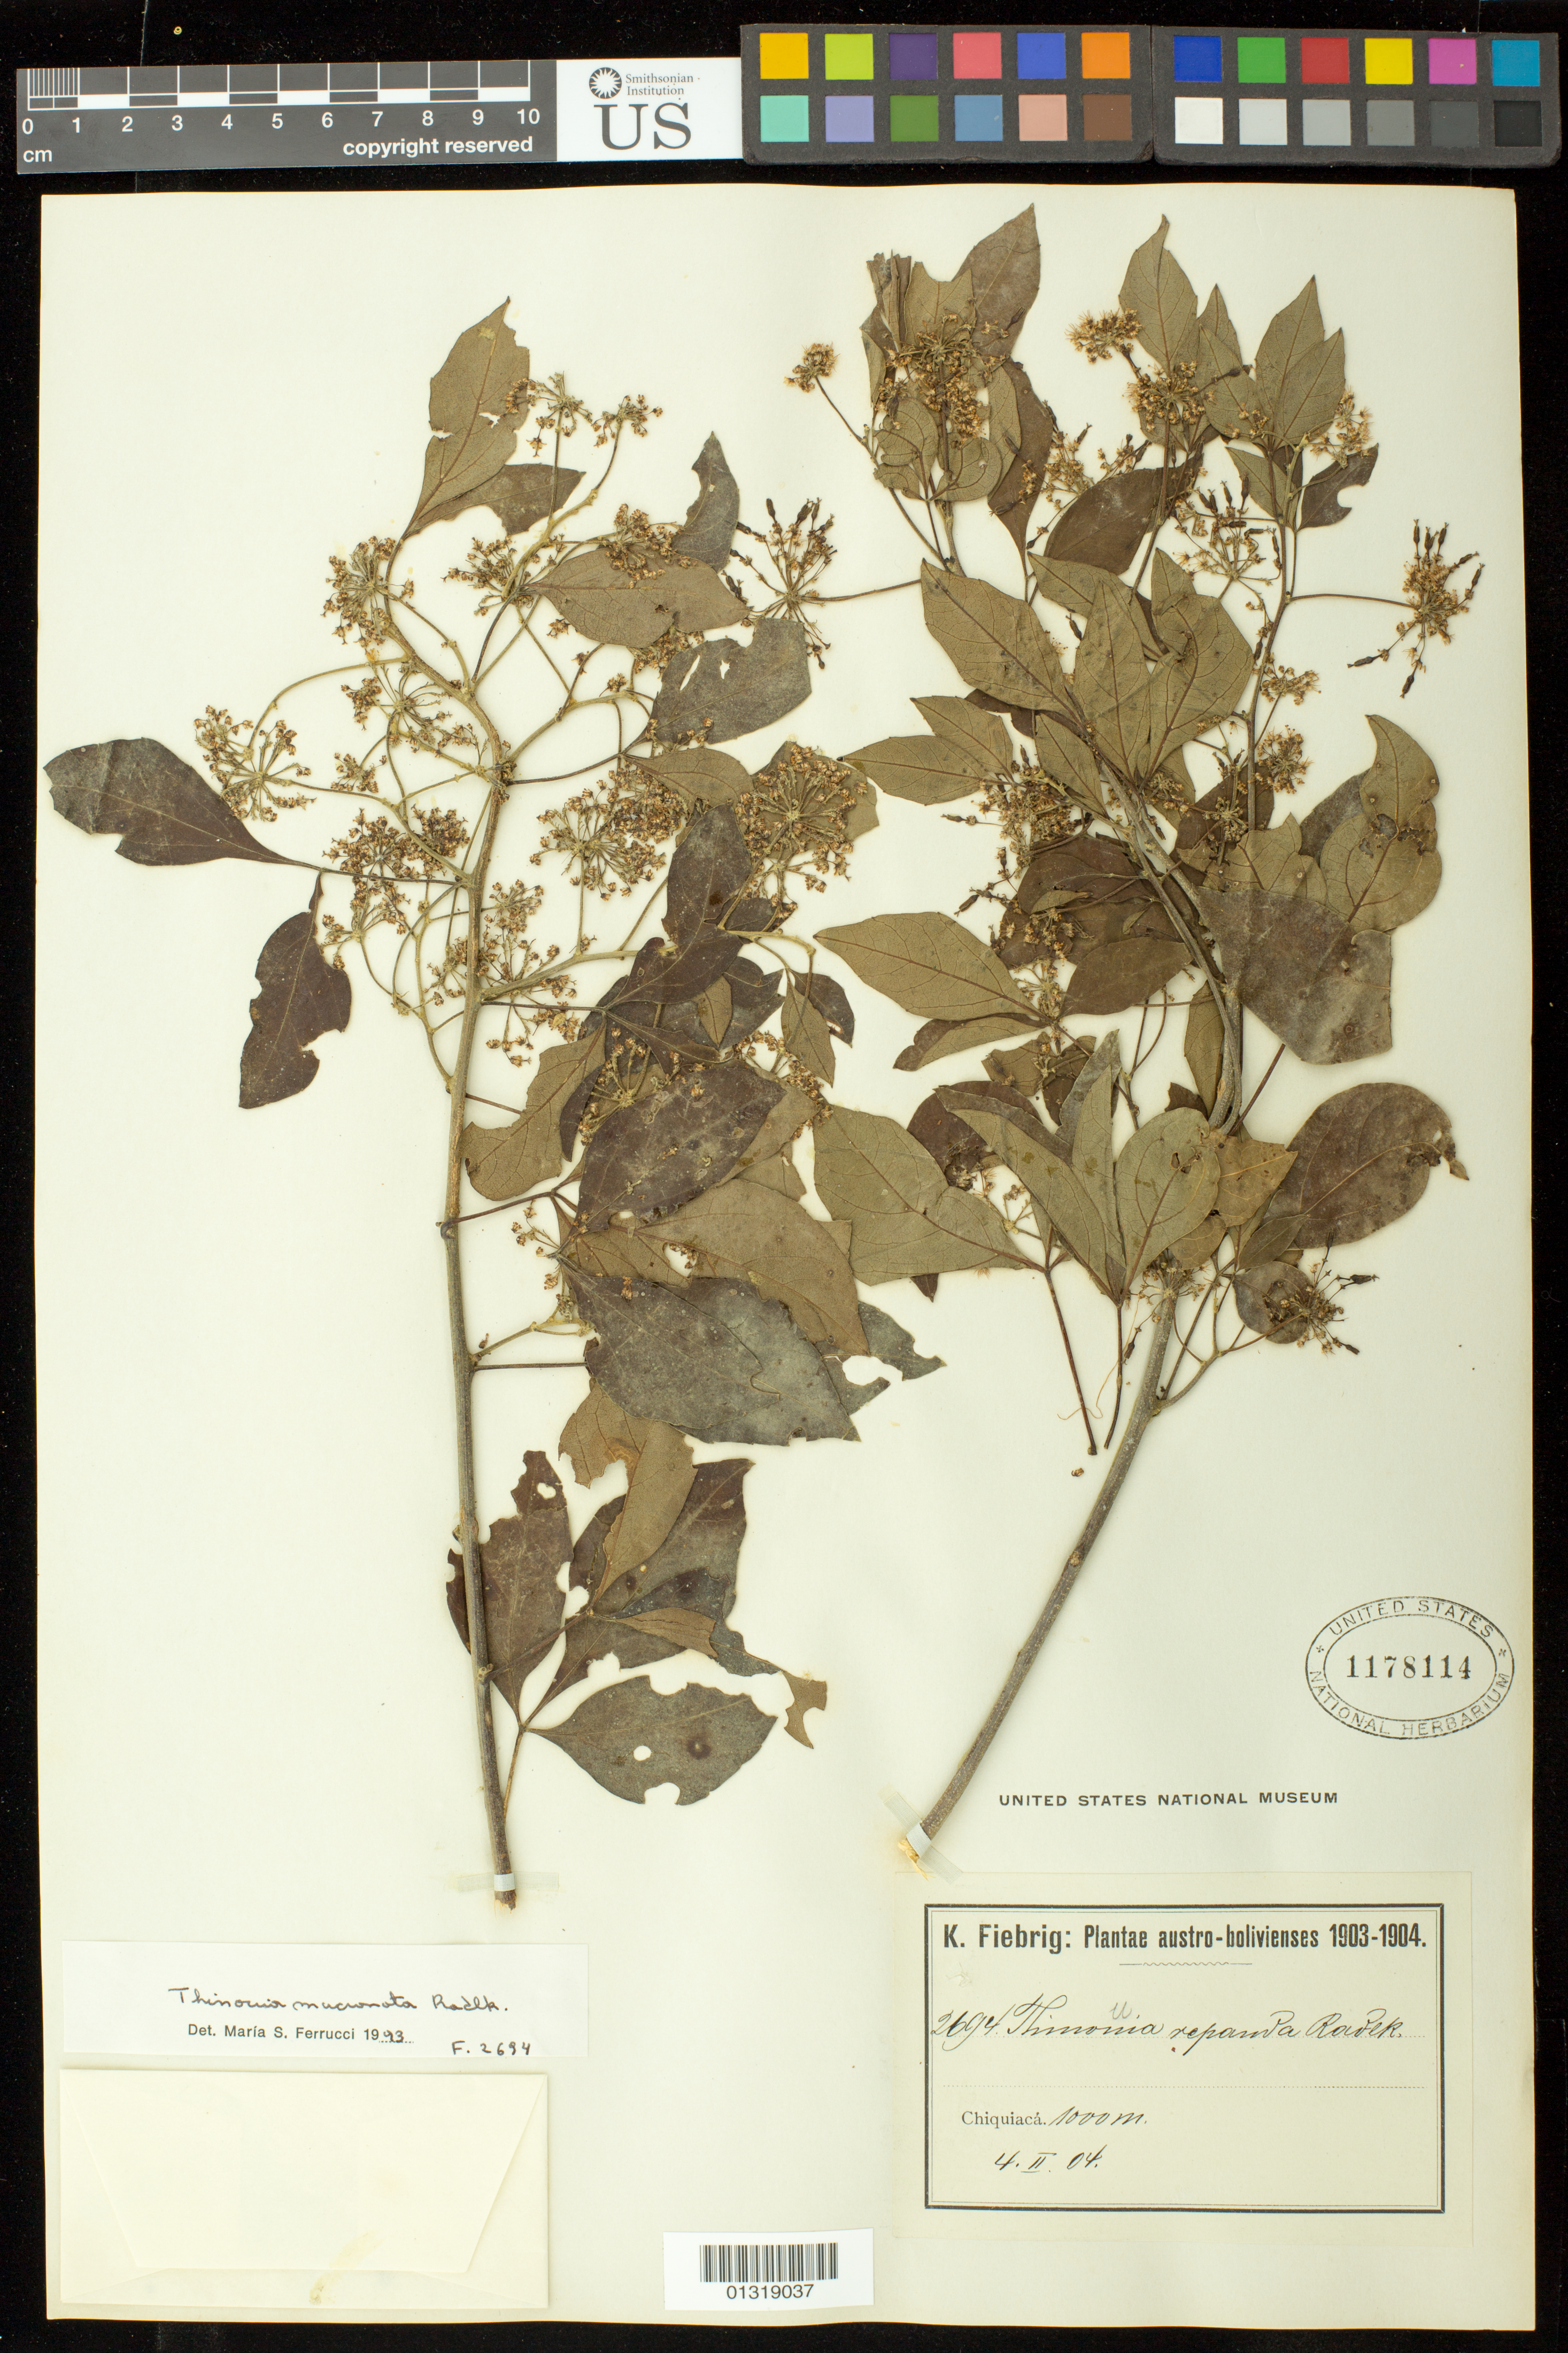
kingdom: Plantae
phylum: Tracheophyta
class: Magnoliopsida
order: Sapindales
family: Sapindaceae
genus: Thinouia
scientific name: Thinouia mucronata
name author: Radlk.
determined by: Ferrucci, María S.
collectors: K. Fiebrig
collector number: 2694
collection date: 1904-02-04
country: Bolivia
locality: Chiquiaca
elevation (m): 1000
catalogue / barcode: US 1178114